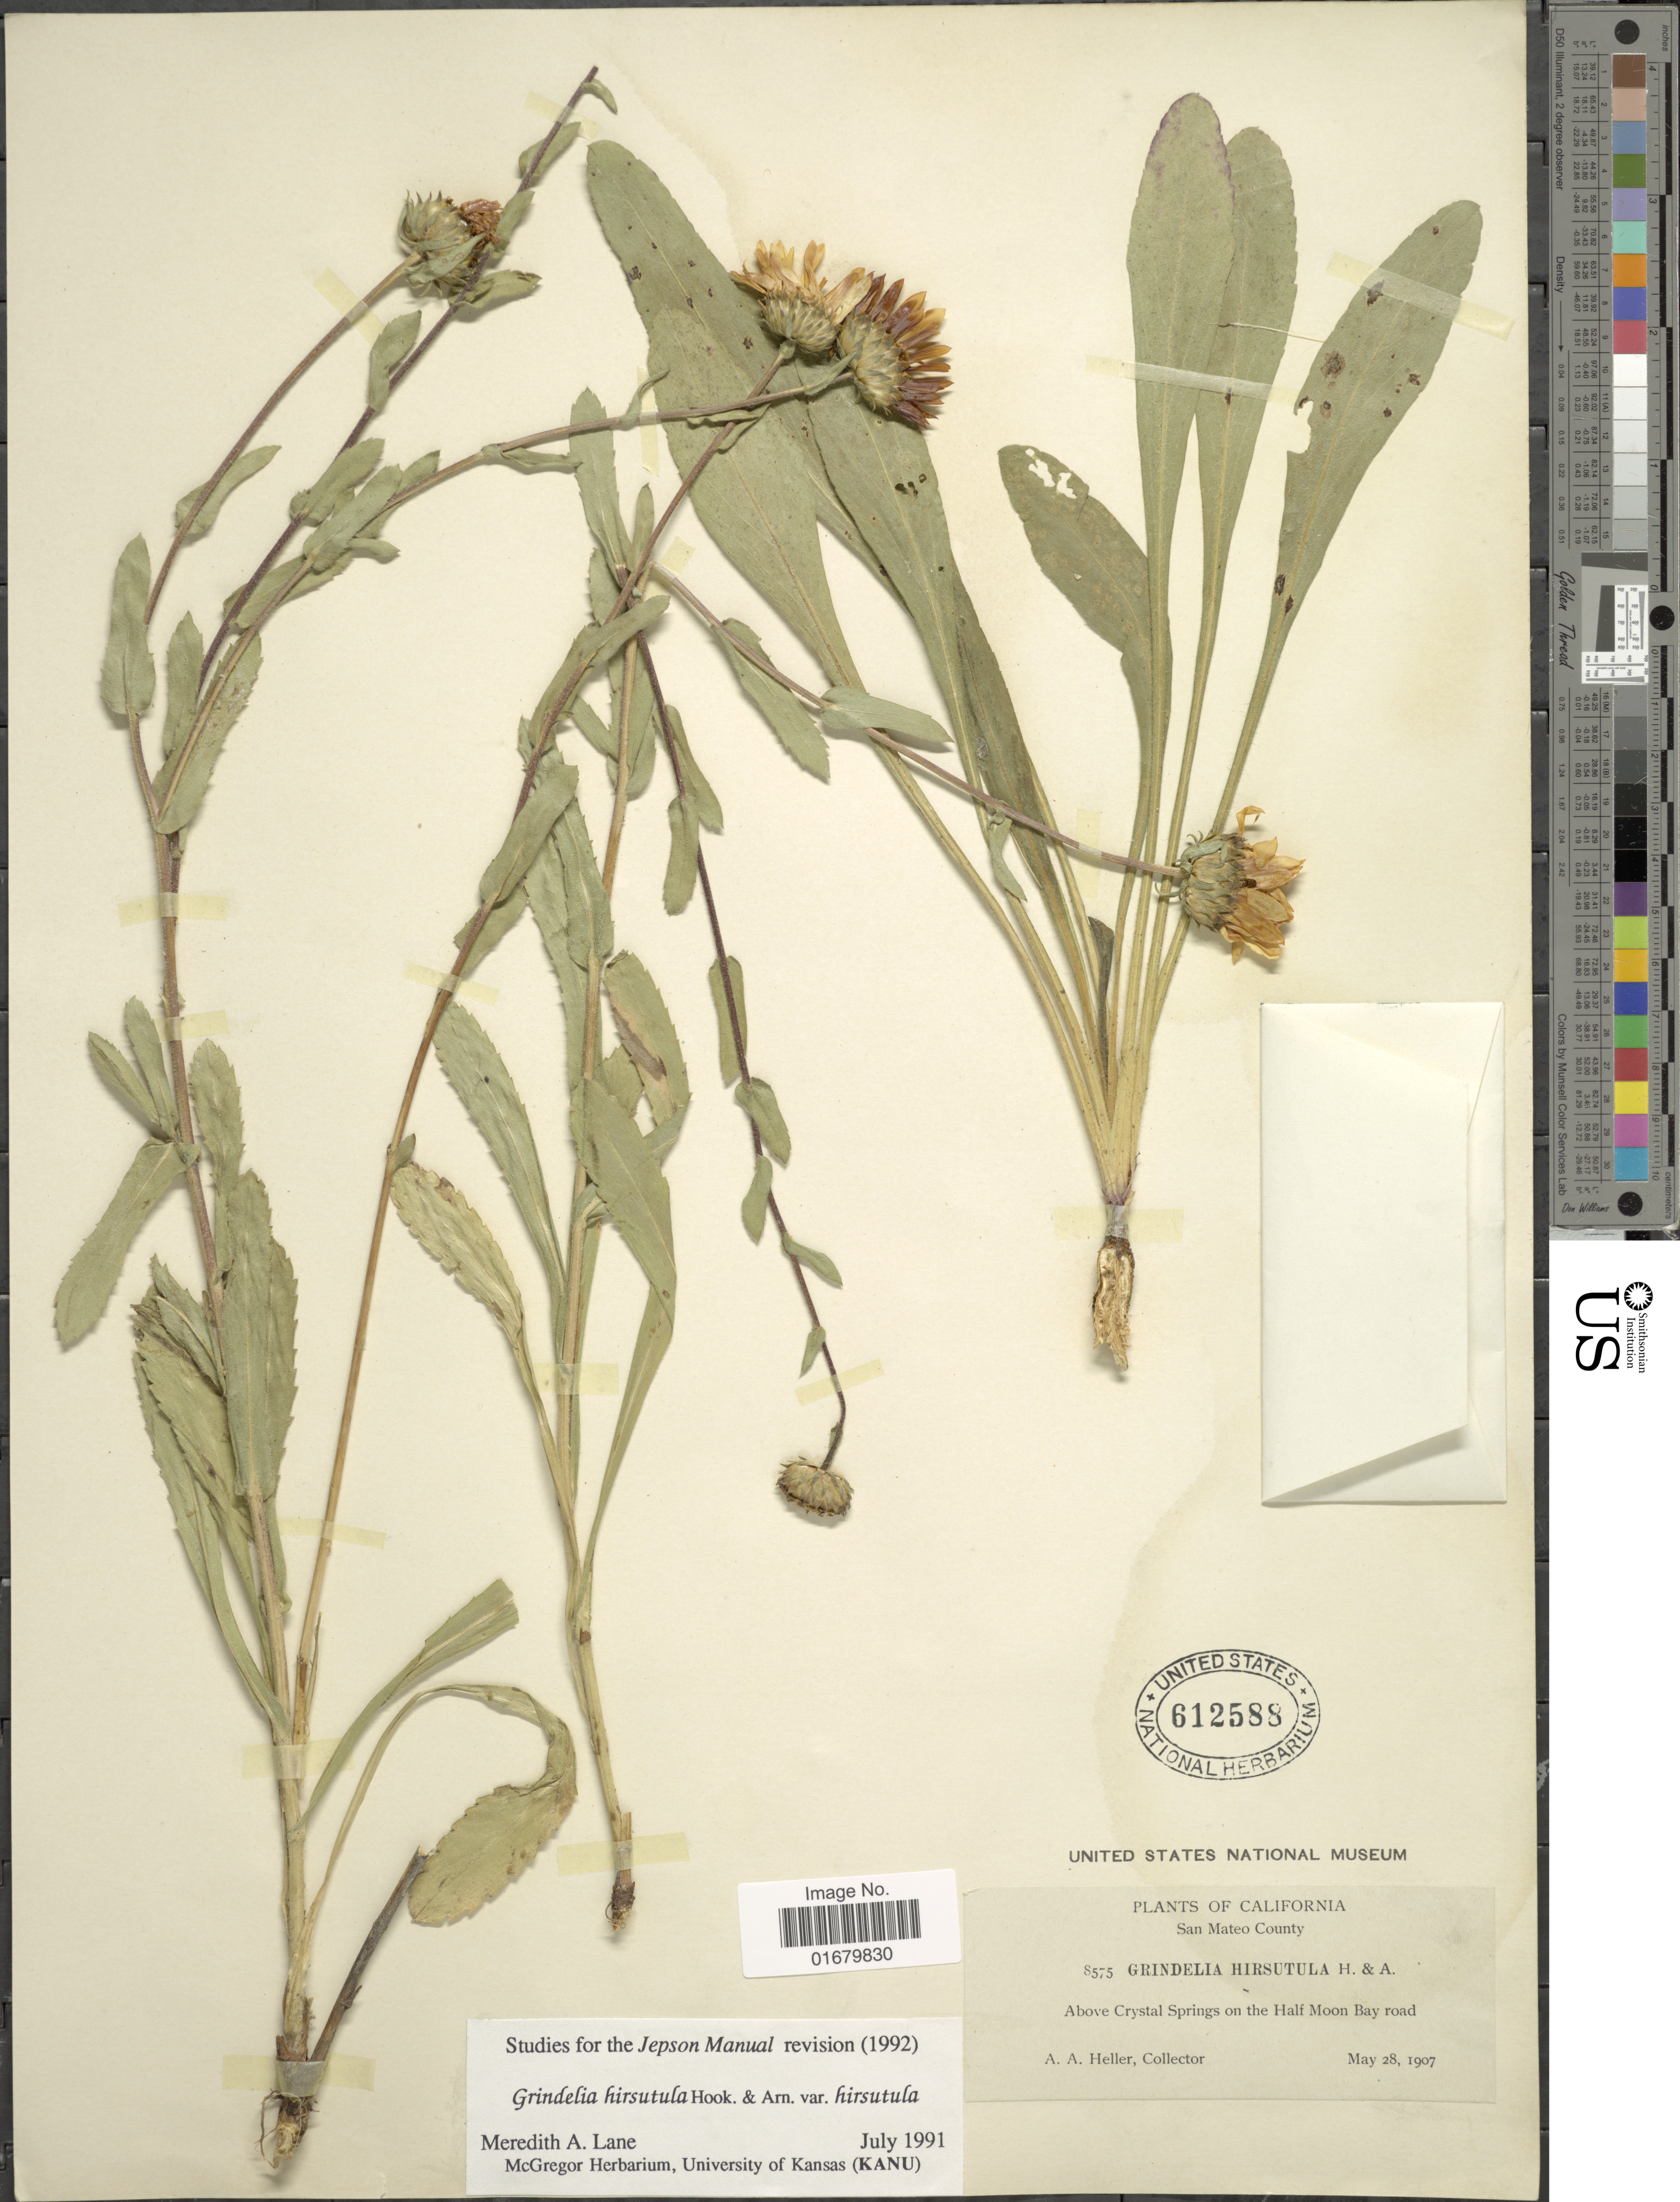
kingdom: Plantae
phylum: Tracheophyta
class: Magnoliopsida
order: Asterales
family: Asteraceae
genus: Grindelia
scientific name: Grindelia hirsutula var. hirsutula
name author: Hook. & Arn.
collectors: A. A. Heller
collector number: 8575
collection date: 1907-05-28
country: United States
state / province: California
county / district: San Mateo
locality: San Mateo County, above Crystal Springs on the Half Moon Bay Rood.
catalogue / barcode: US 612588